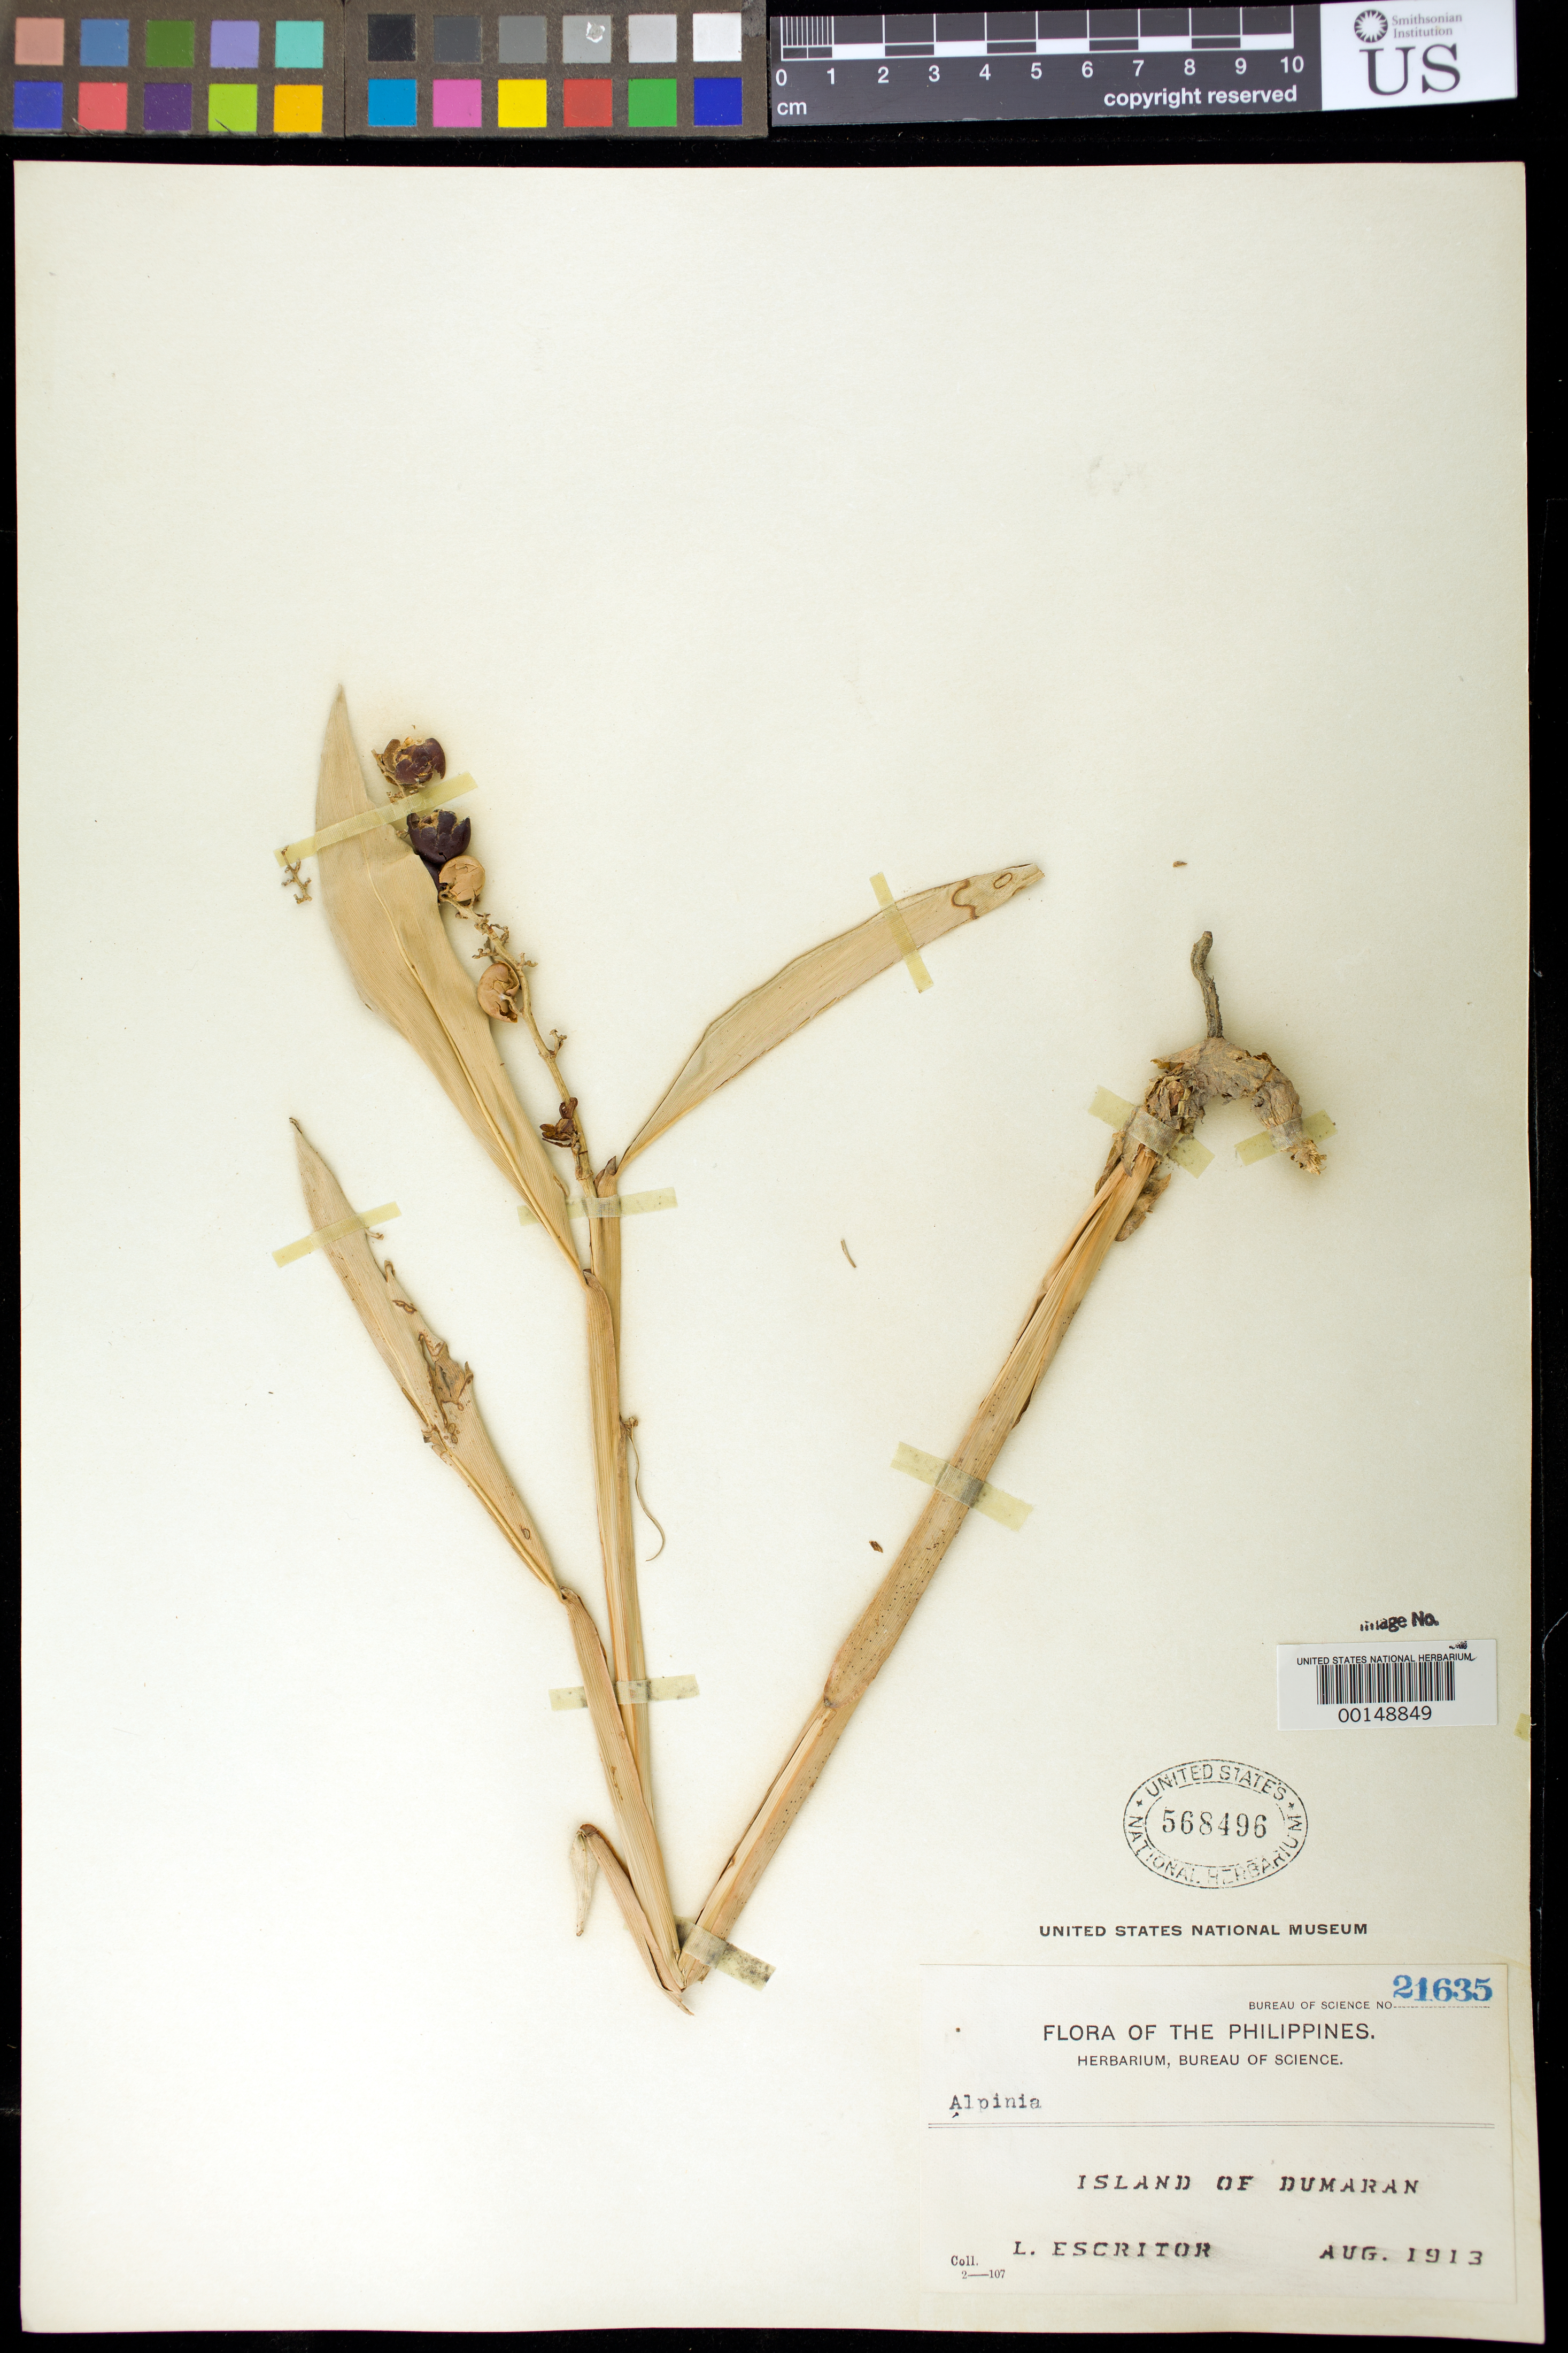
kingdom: Plantae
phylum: Tracheophyta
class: Liliopsida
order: Zingiberales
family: Zingiberaceae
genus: Alpinia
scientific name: Alpinia sp.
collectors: L. Escritor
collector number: Bur. Sci. 21635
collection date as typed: Aug 1913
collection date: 1913-08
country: Philippines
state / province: Mimaropa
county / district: Palawan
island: Dumaran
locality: Dumaran, island of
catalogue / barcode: US 568496